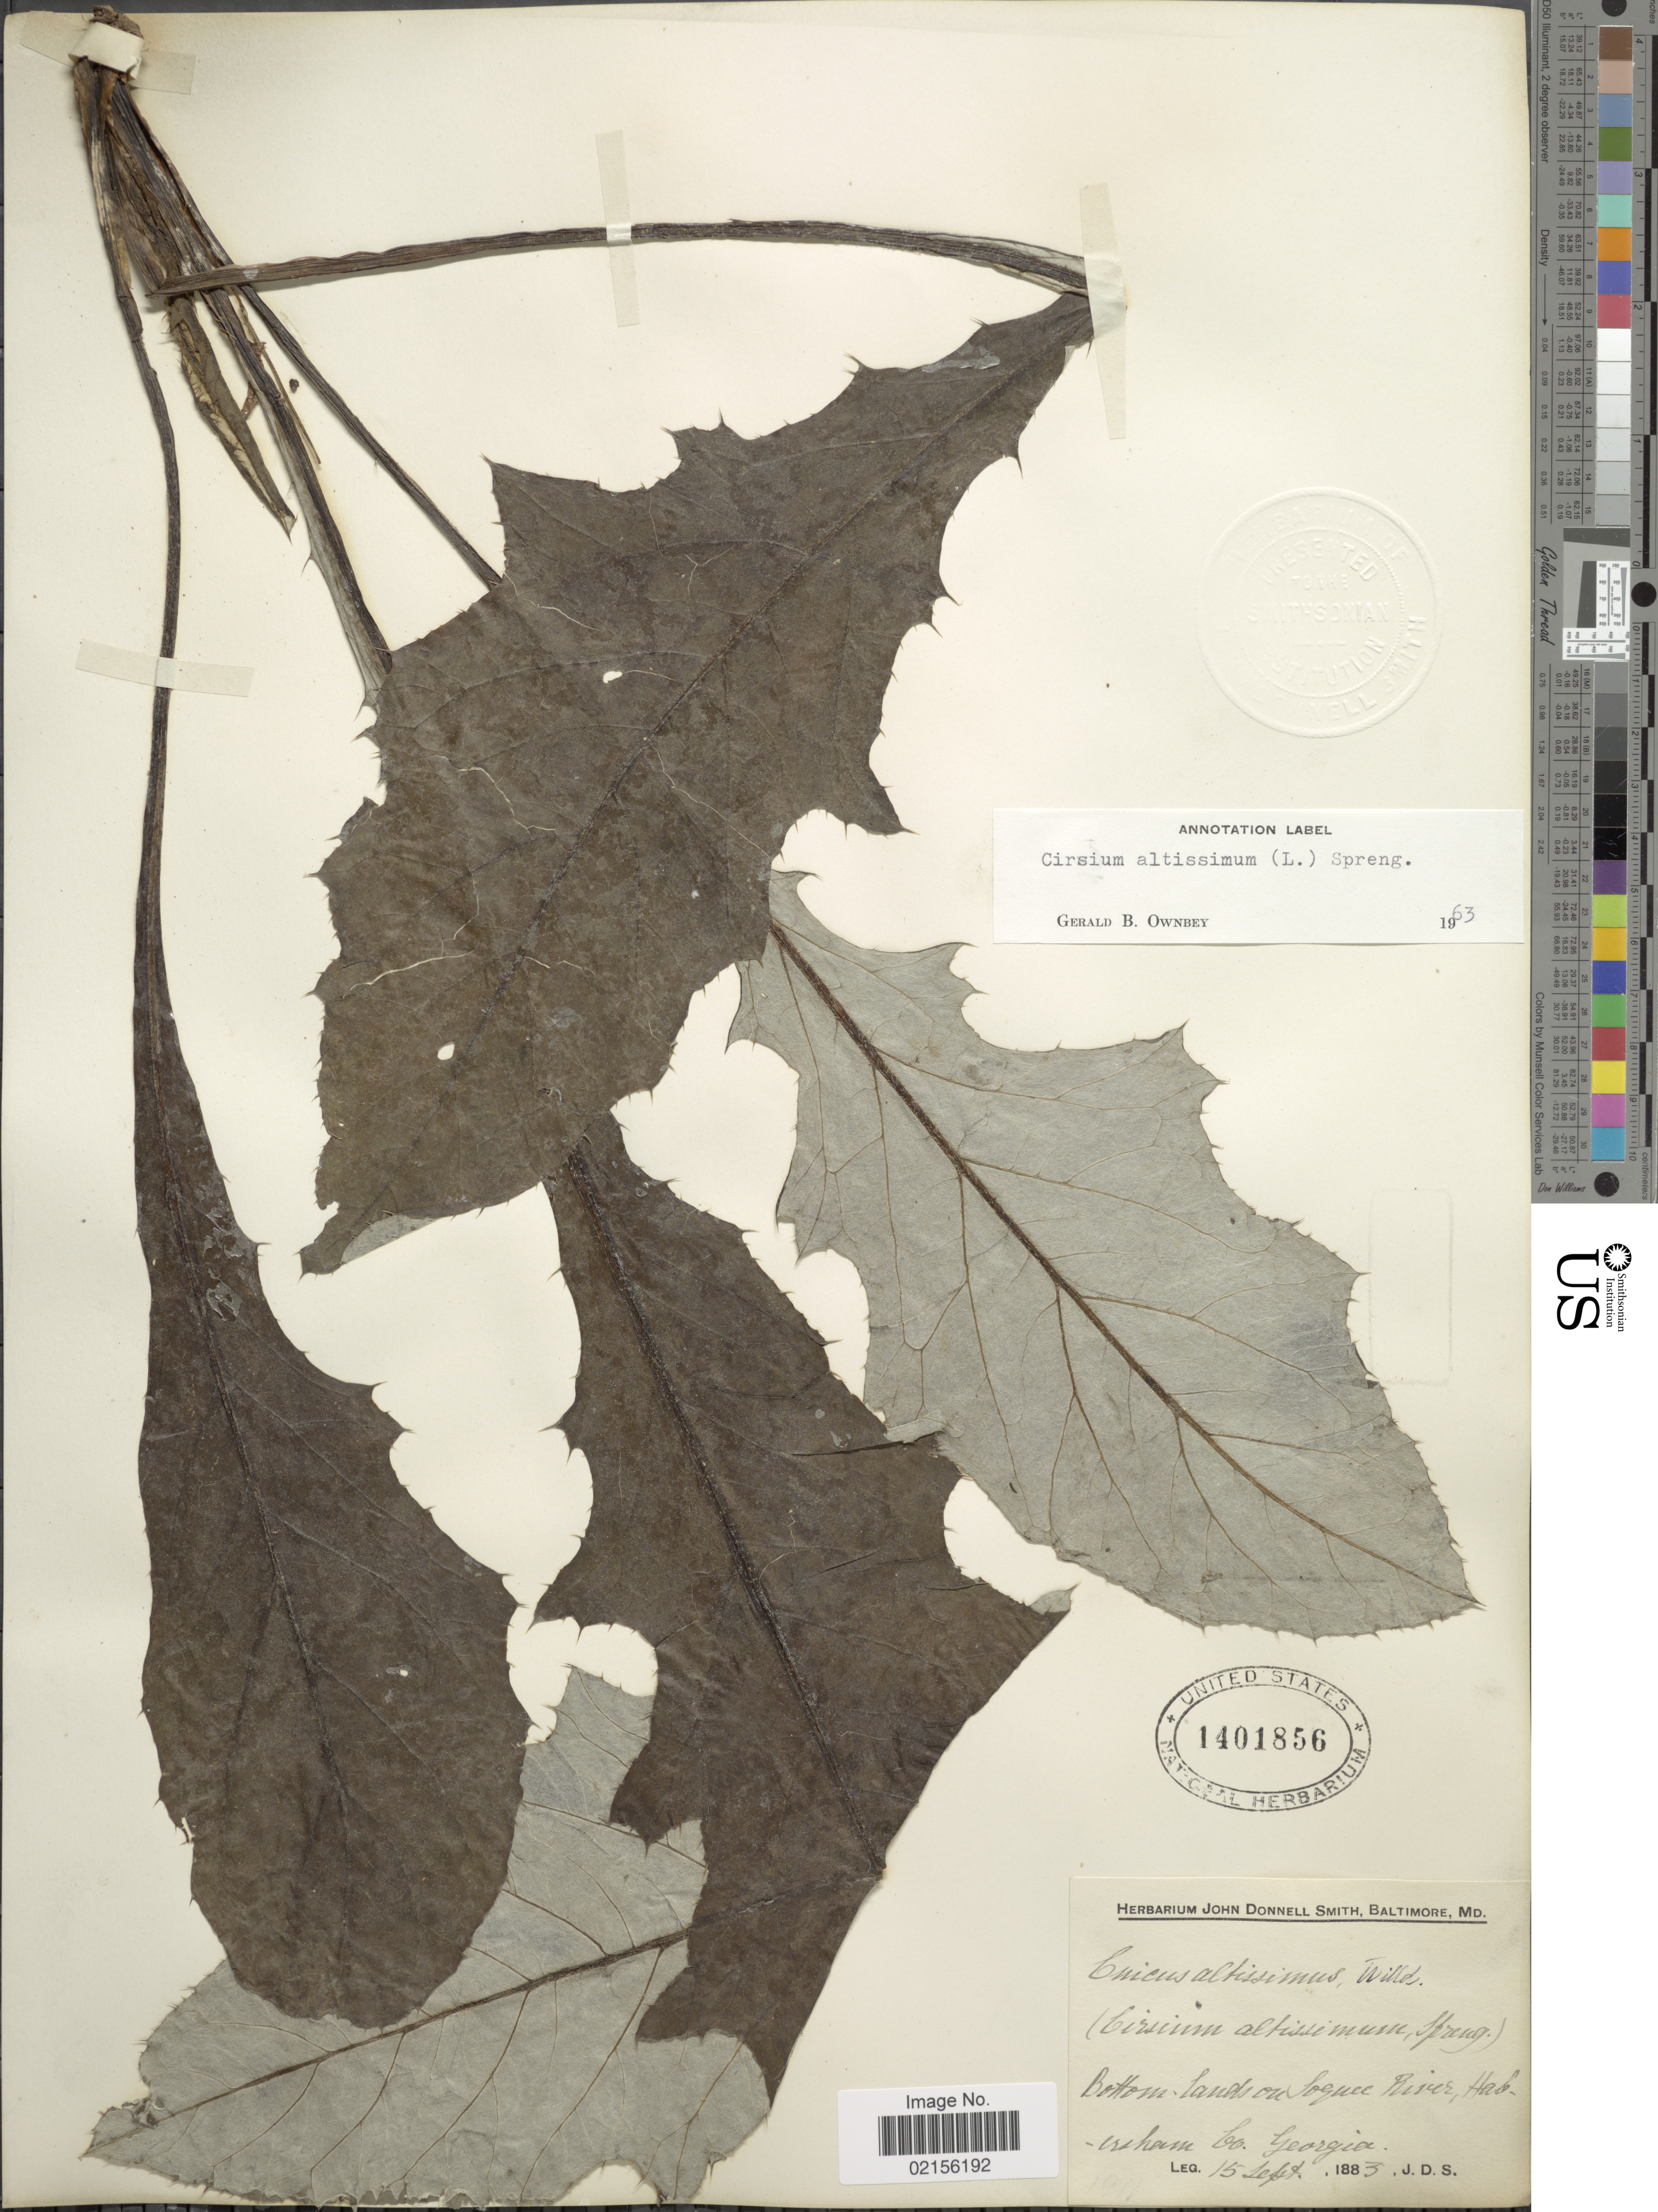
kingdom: Plantae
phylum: Tracheophyta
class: Magnoliopsida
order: Asterales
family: Asteraceae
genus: Cirsium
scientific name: Cirsium altissimum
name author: (L.) Spreng.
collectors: J. Donnell Smith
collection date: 1883-09-15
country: United States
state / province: Georgia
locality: Bottom lands on Soque River, Habersham Co.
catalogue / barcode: US 1401856